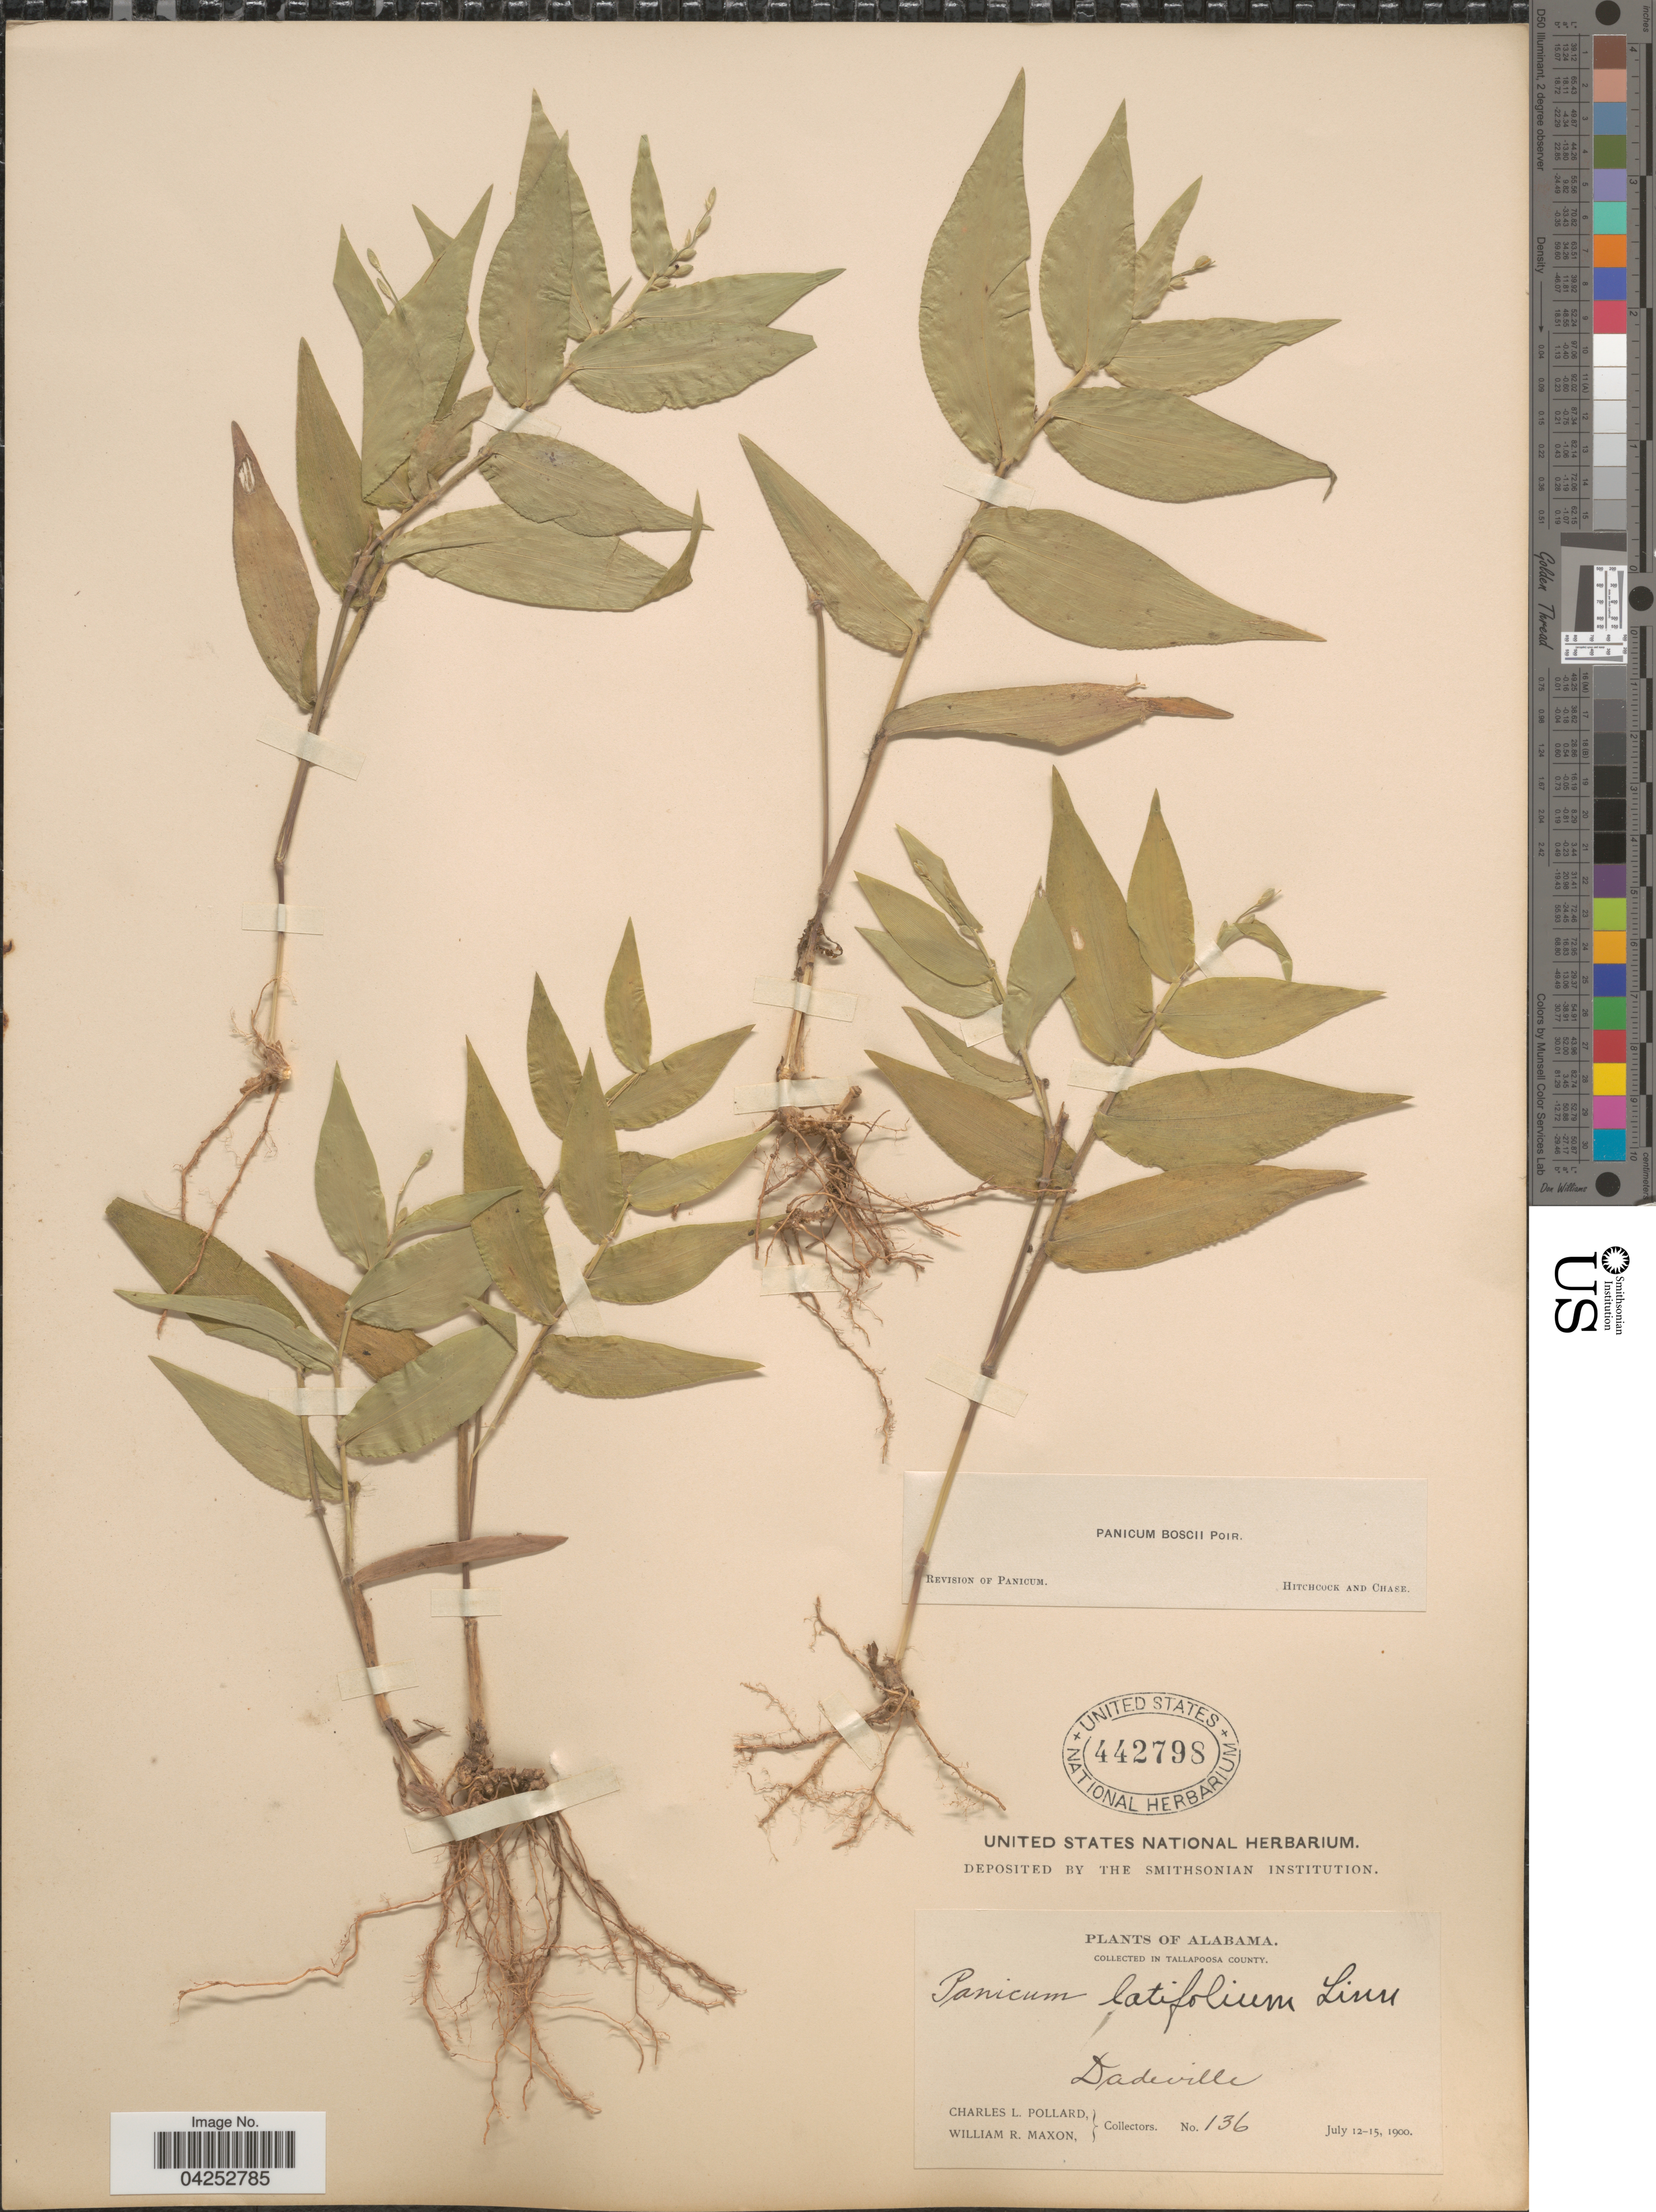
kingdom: Plantae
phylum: Tracheophyta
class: Liliopsida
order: Poales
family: Poaceae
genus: Dichanthelium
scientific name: Dichanthelium boscii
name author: (Poir.) Gould & C.A. Clark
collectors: C. L. Pollard & W. R. Maxon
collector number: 136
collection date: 1900-07-12/1900-07-15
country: United States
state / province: Alabama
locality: In Tallapoosa County. Dadeville.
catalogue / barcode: US 442798